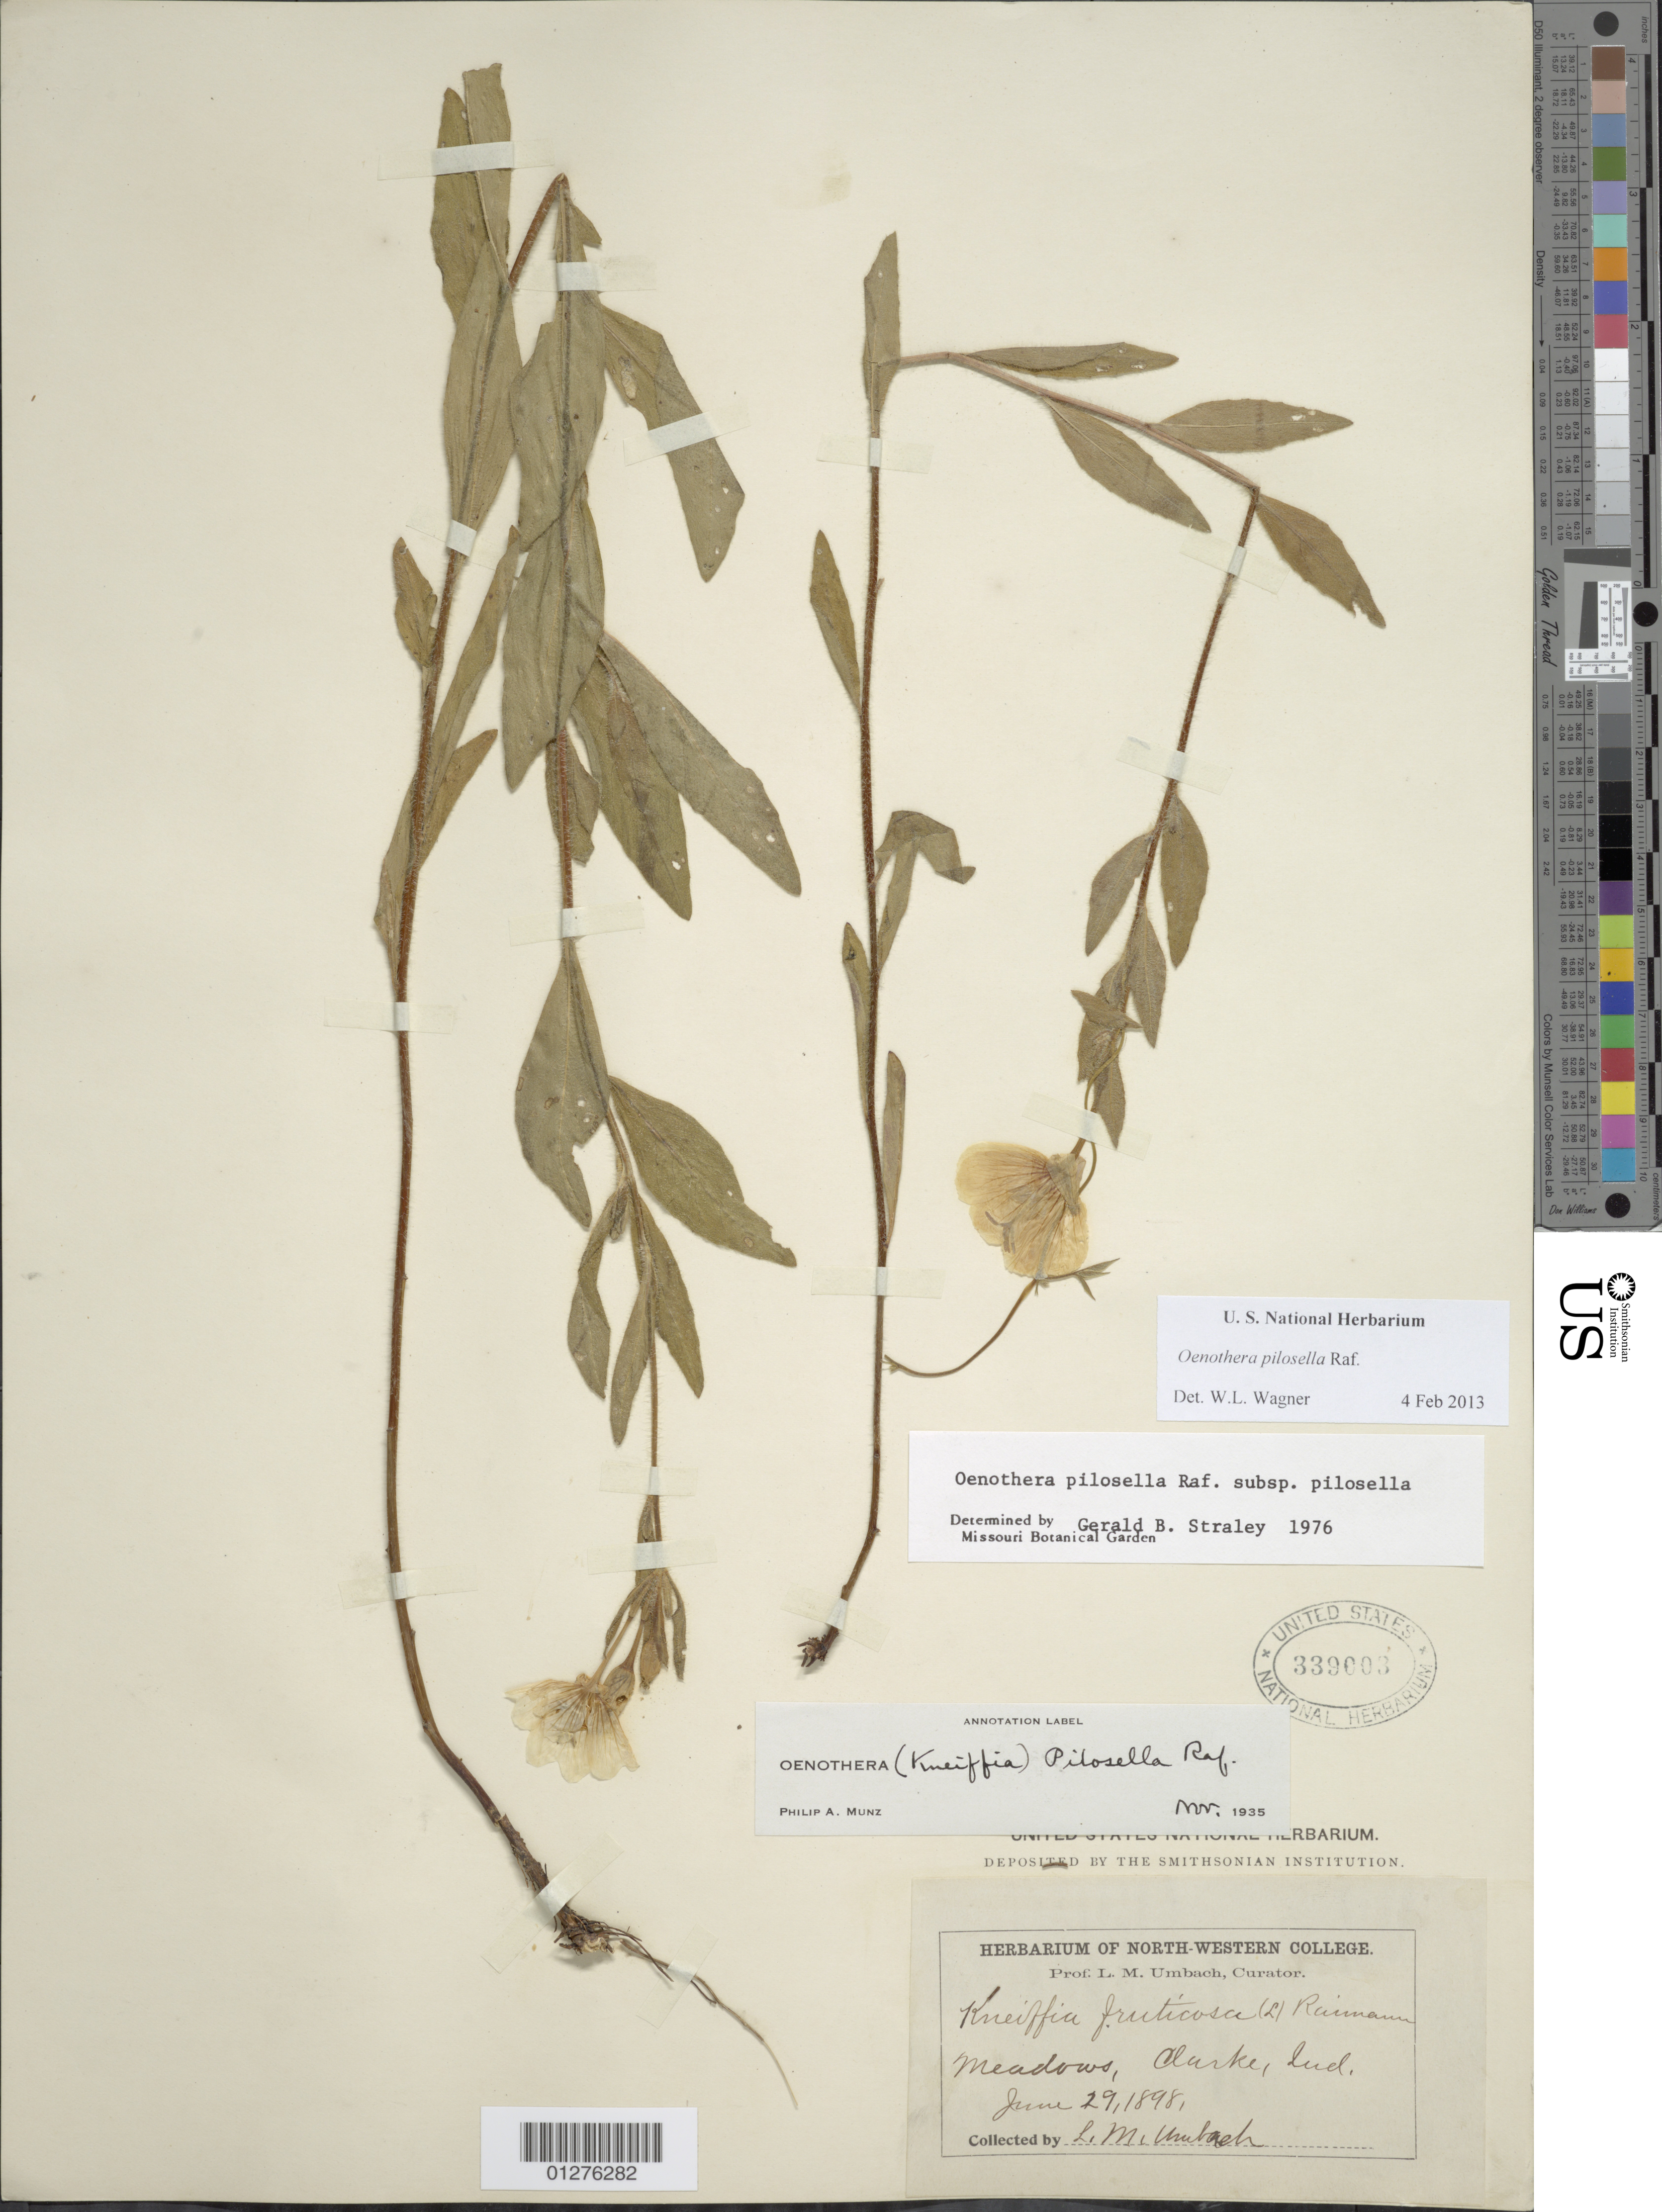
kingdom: Plantae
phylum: Tracheophyta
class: Magnoliopsida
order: Myrtales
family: Onagraceae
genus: Oenothera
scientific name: Oenothera pilosella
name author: Raf.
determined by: Wagner, W. L., (BOT), Smithsonian Institution - National Museum of Natural History (UNITED STATES)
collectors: L. M. Umbach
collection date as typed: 29 Jun 1898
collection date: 1898-06-29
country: United States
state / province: Indiana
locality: Clarke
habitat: Meadows.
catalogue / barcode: US 339003